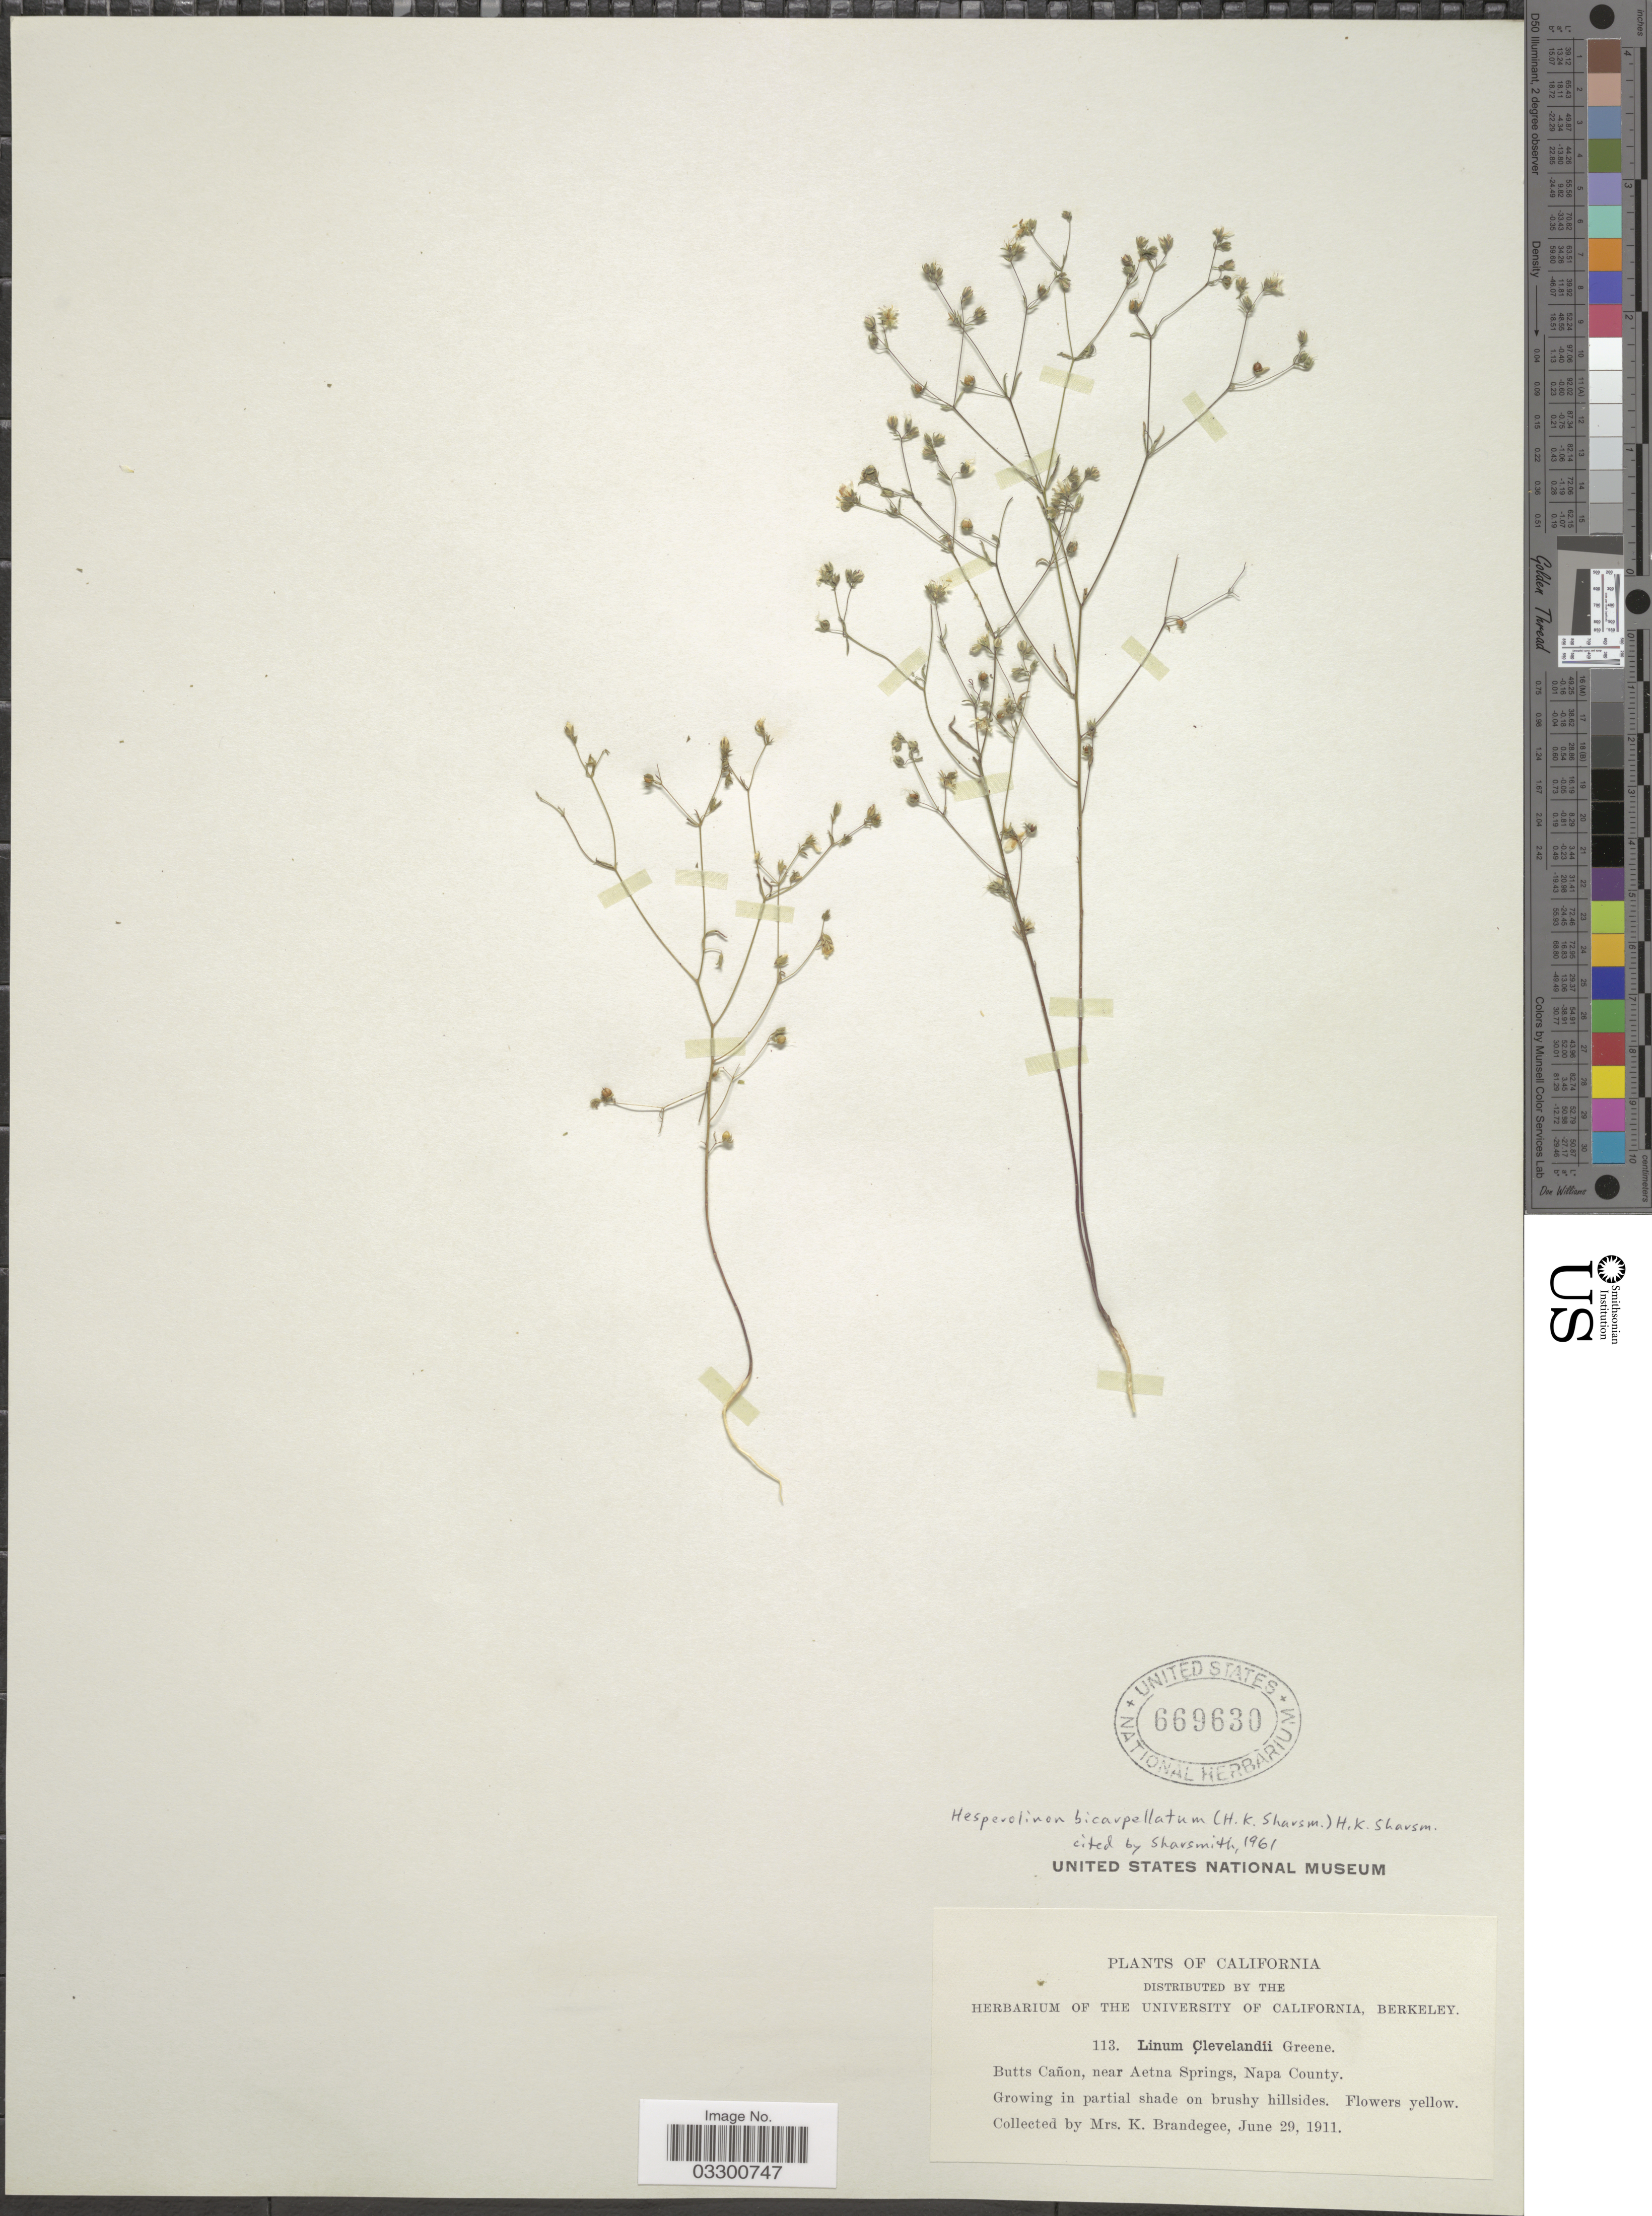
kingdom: Plantae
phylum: Tracheophyta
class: Magnoliopsida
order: Malpighiales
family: Linaceae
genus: Linum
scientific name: Linum bicarpellatum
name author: H. Sharsm.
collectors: M. K. Brandegee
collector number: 113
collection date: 1911-06-29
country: United States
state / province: California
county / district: Napa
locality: Butts Cañon, near Aetna Springs, Napa County.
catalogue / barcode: US 669630